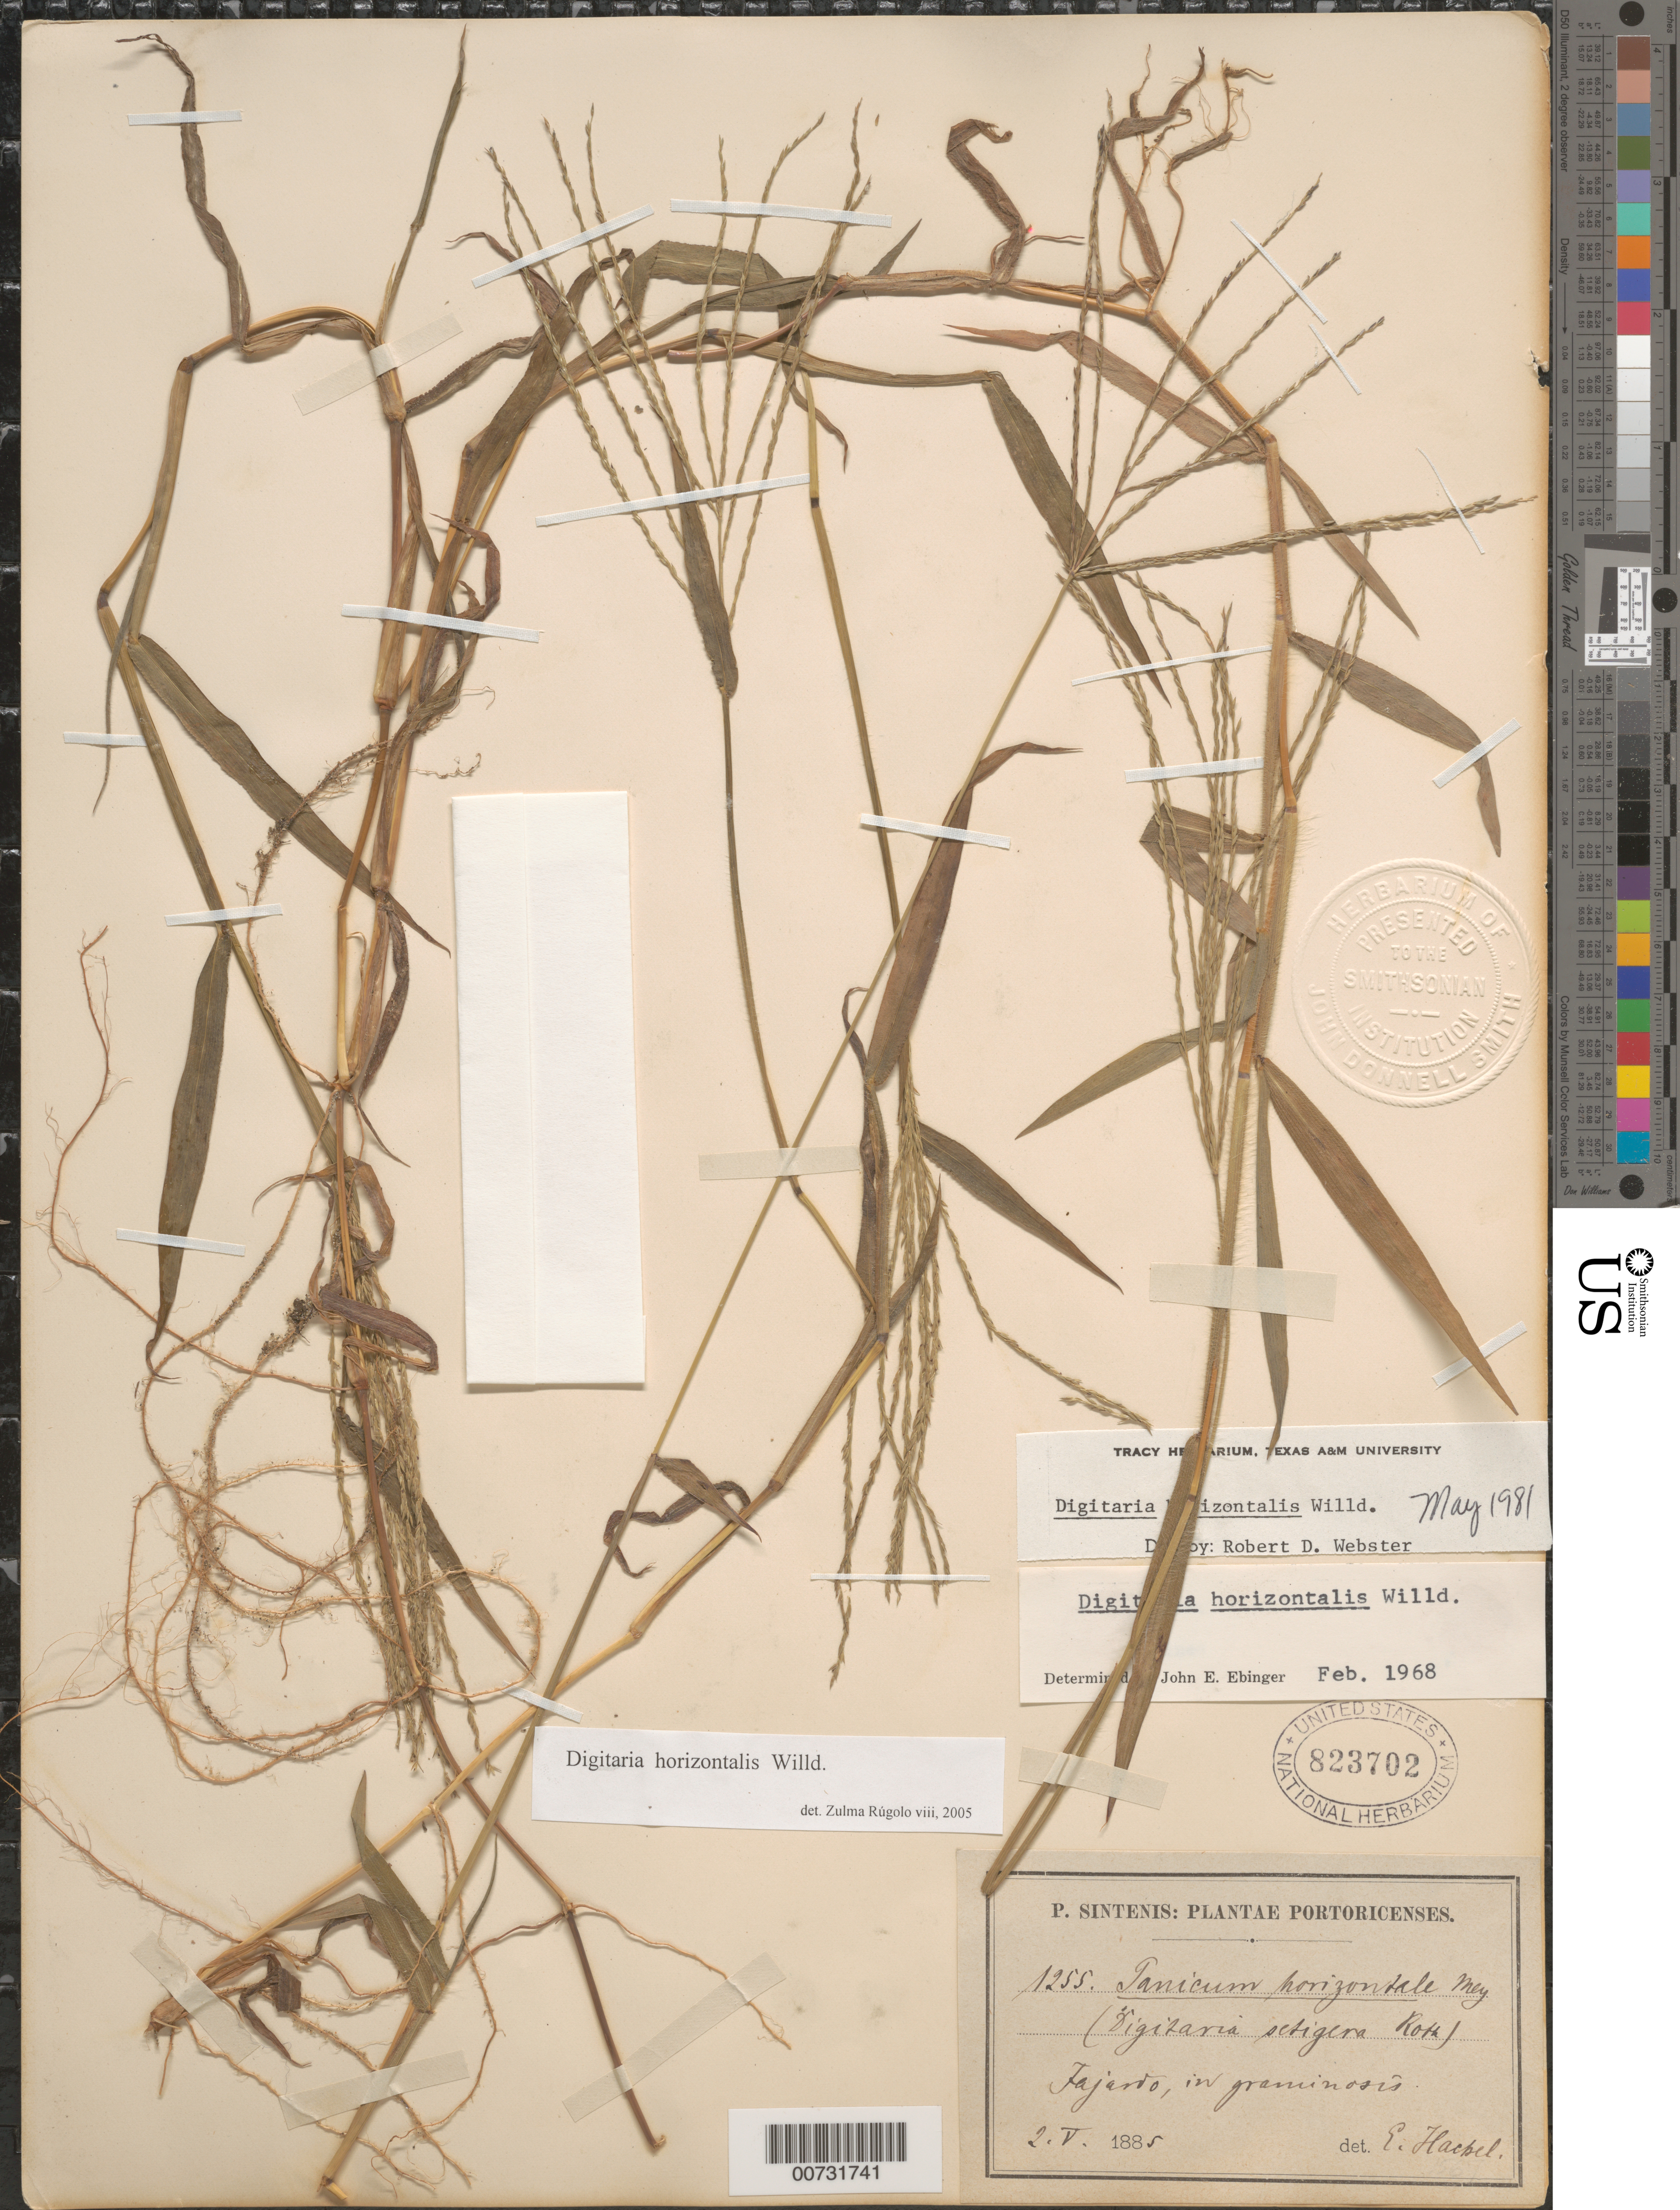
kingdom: Plantae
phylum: Tracheophyta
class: Liliopsida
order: Poales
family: Poaceae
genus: Digitaria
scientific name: Digitaria horizontalis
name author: Willd.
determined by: Webster, Robert D.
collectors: P. Sintenis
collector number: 1255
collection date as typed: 02 May 1885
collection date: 1885-05-02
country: Puerto Rico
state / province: Fajardo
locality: Fajardo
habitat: In graminosis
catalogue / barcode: US 823702